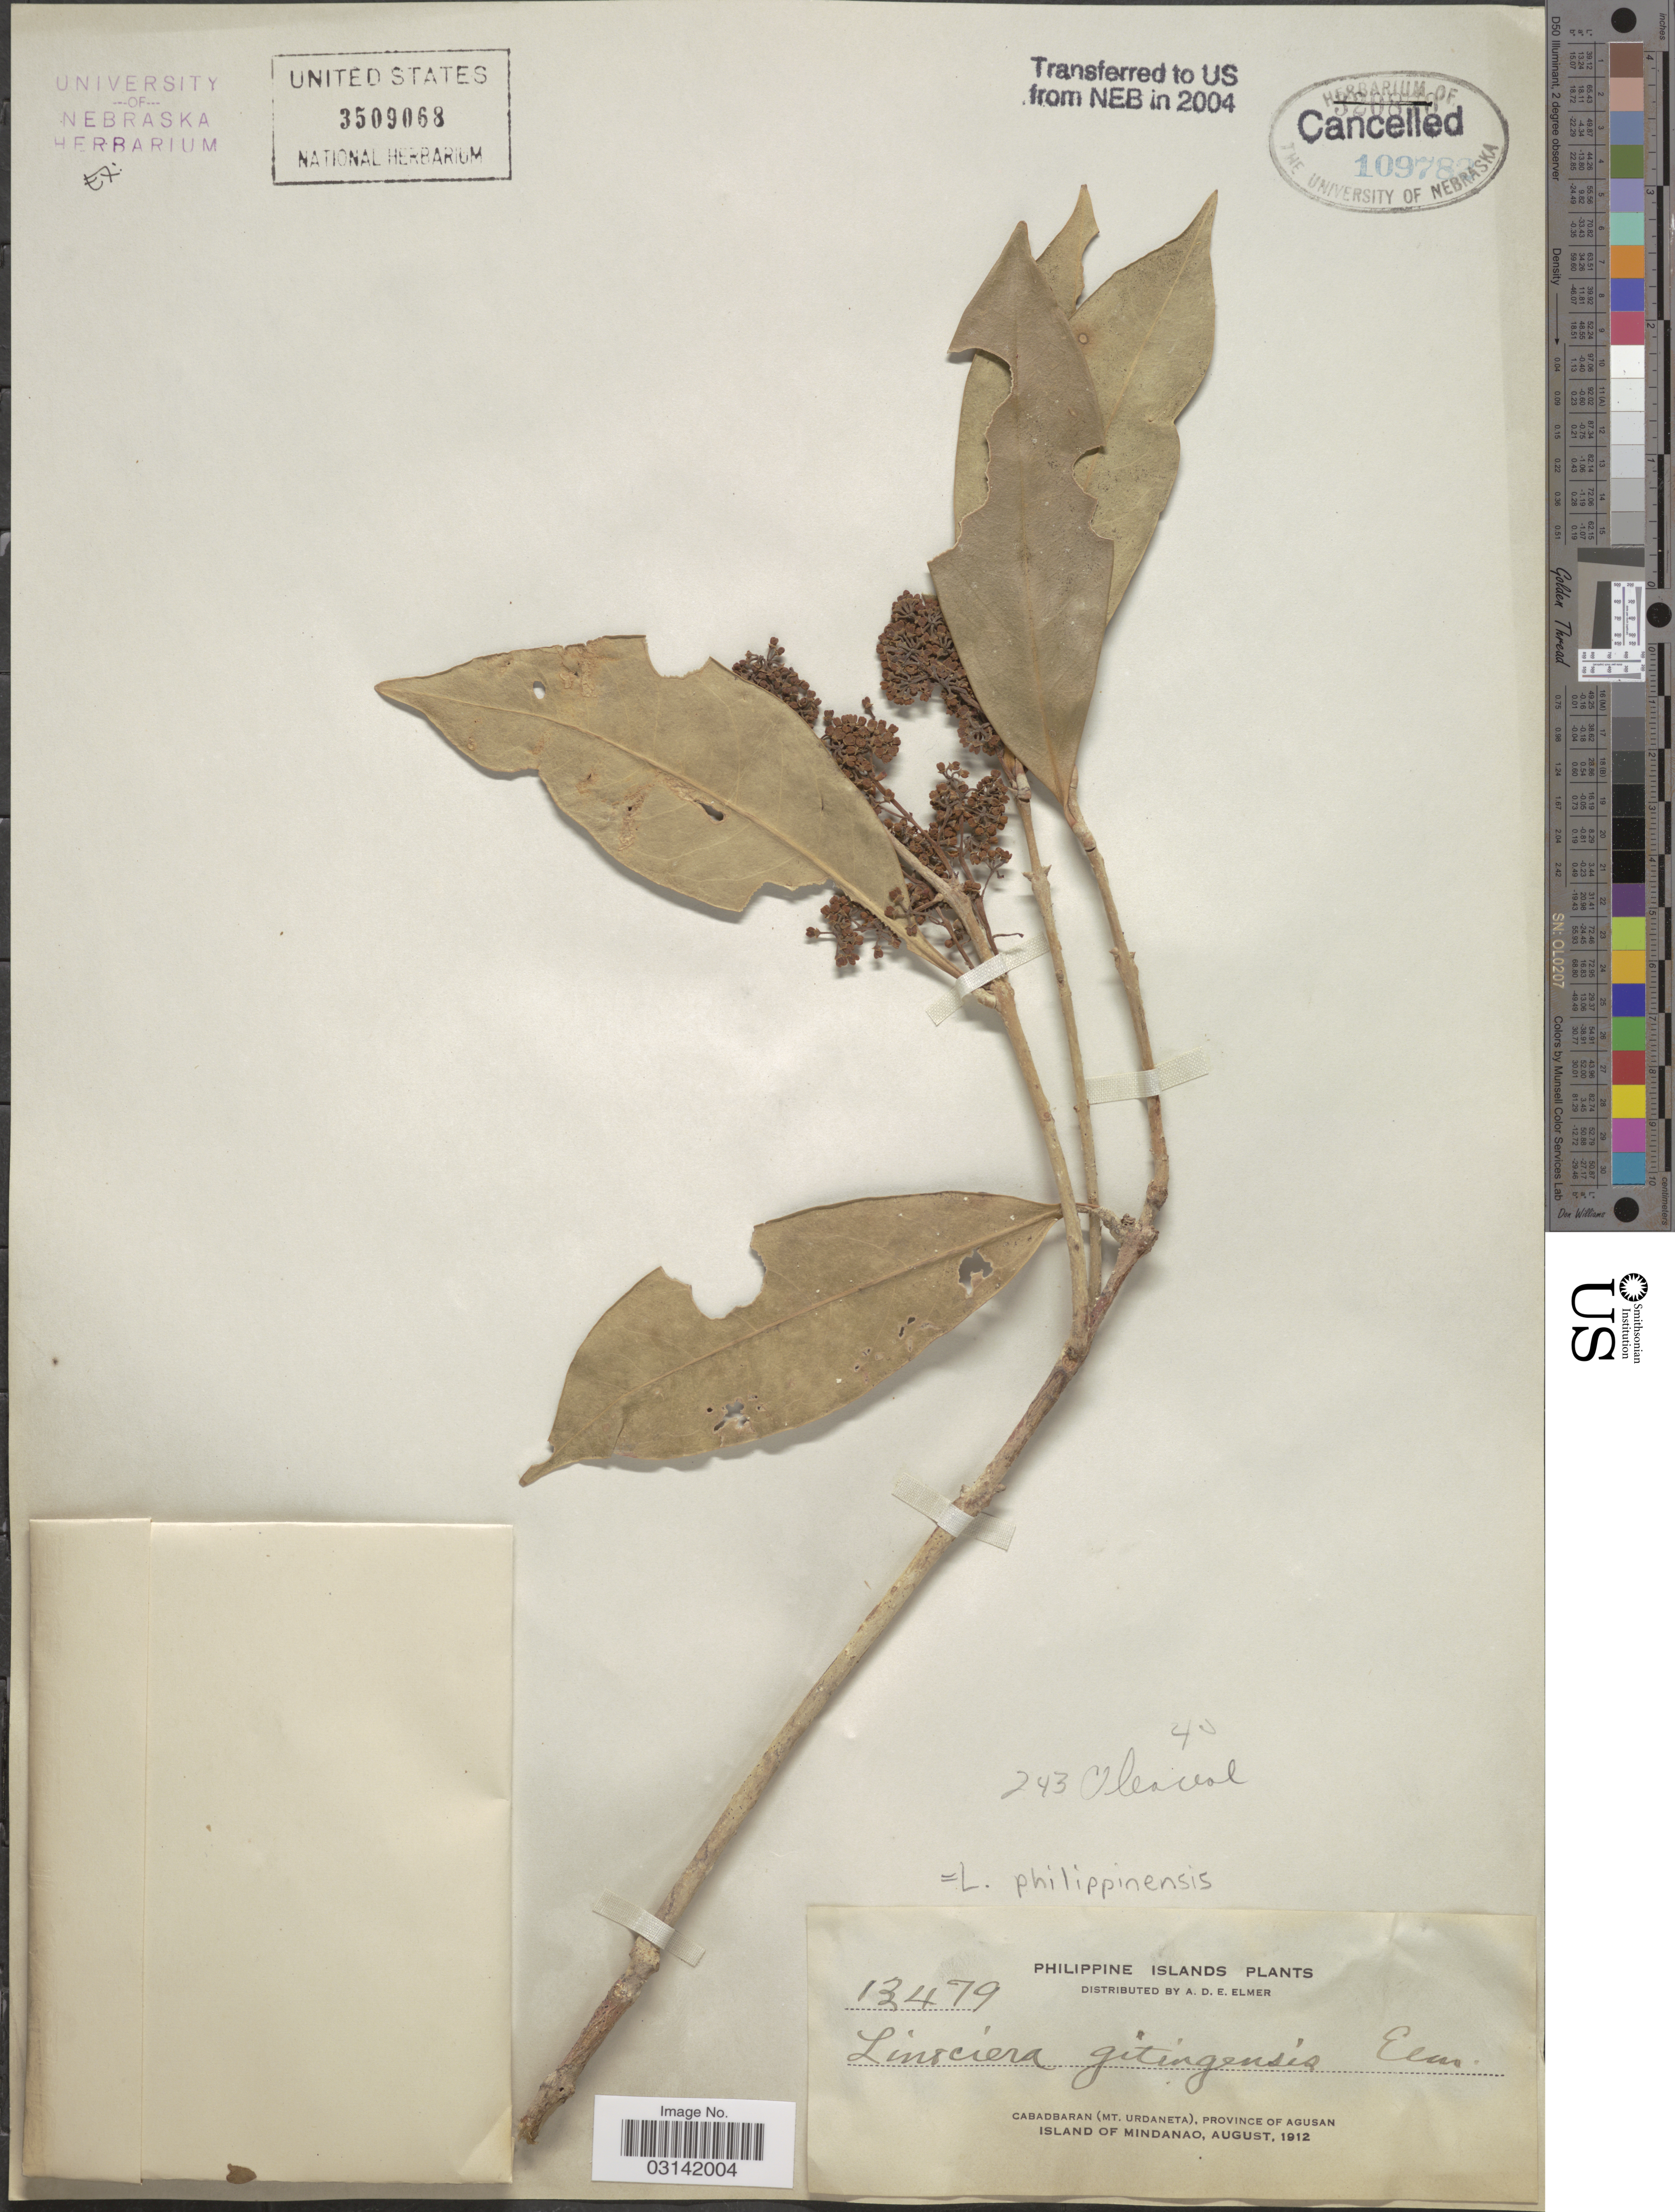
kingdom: Plantae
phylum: Tracheophyta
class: Magnoliopsida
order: Lamiales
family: Oleaceae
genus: Tetrapilus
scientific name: Tetrapilus borneensis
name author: (Boerl.) de Juana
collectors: A. D. E. Elmer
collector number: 13479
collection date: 1912-08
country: Philippines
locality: Philippine Islands, Cabadbaran (Mt. Urdaneta), Province of Agusan, Island of Mindanao.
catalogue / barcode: US 3509068